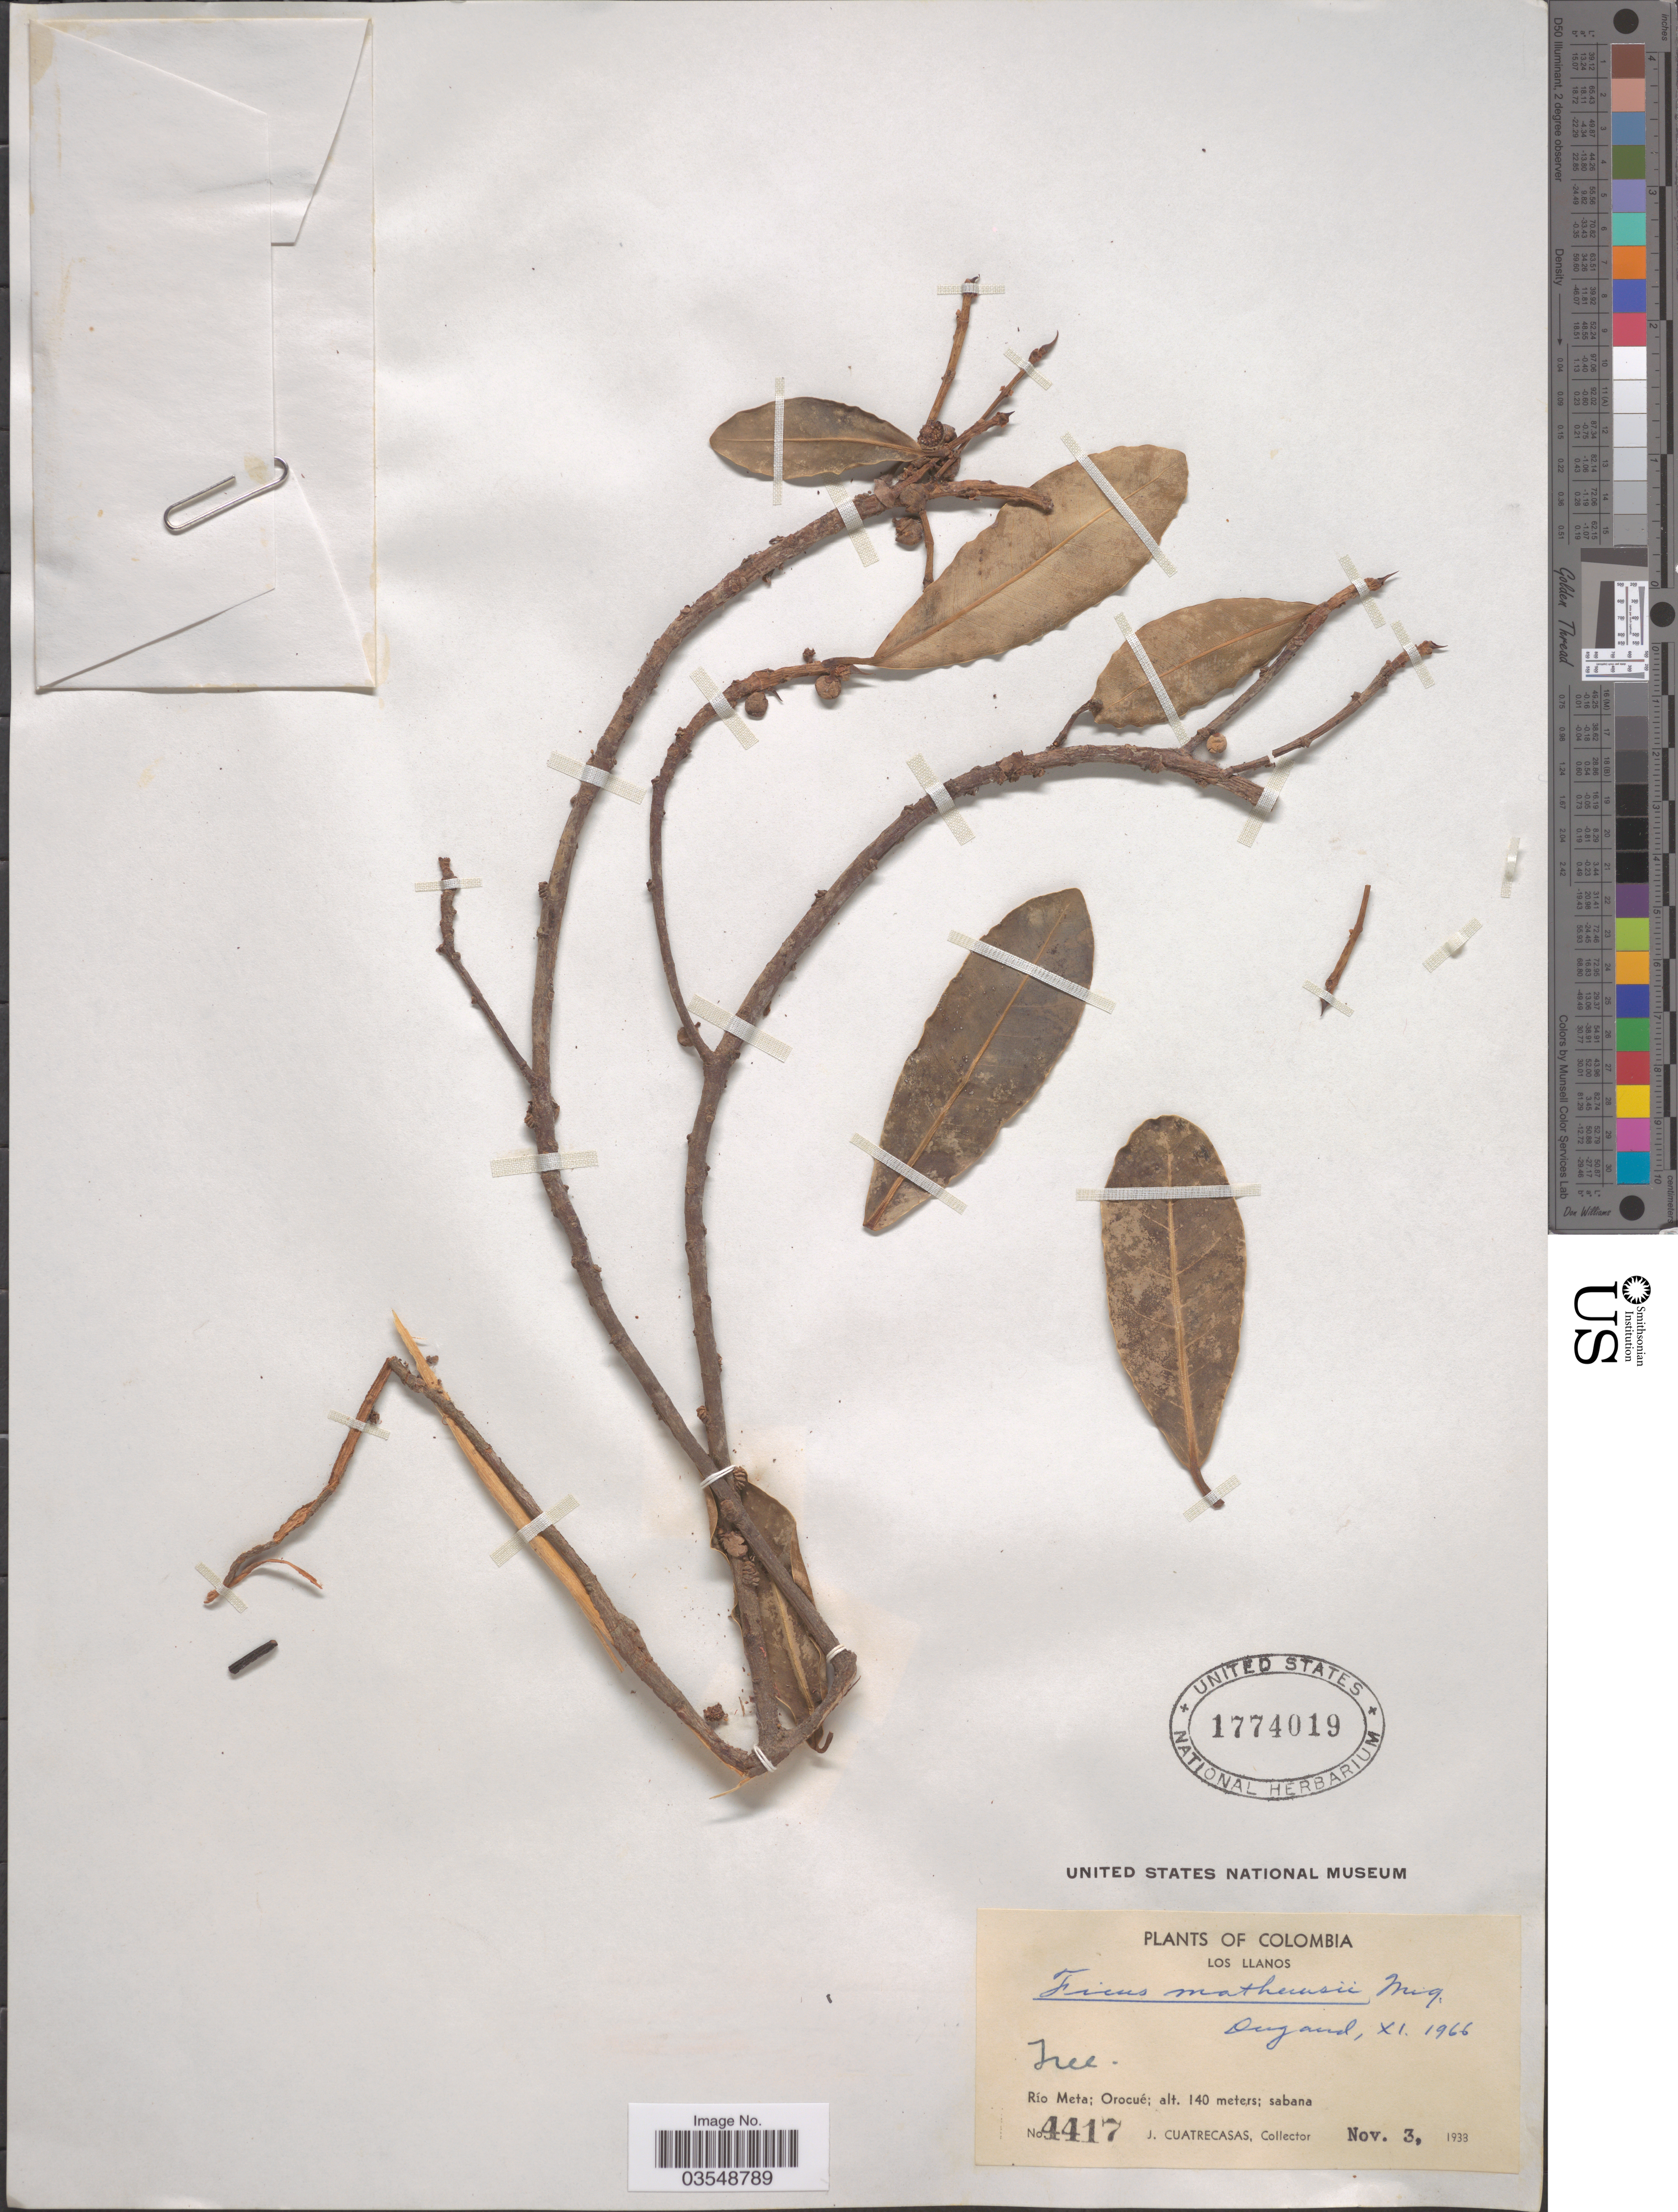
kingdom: Plantae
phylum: Tracheophyta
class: Magnoliopsida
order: Rosales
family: Moraceae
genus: Ficus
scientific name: Ficus mathewsii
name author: (Miq.) Miq.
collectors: J. Cuatrecasas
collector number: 4417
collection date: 1933-11-03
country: Colombia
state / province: Meta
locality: Los Llanos. Río Meta; Orocué.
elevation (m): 140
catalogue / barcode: US 1774019